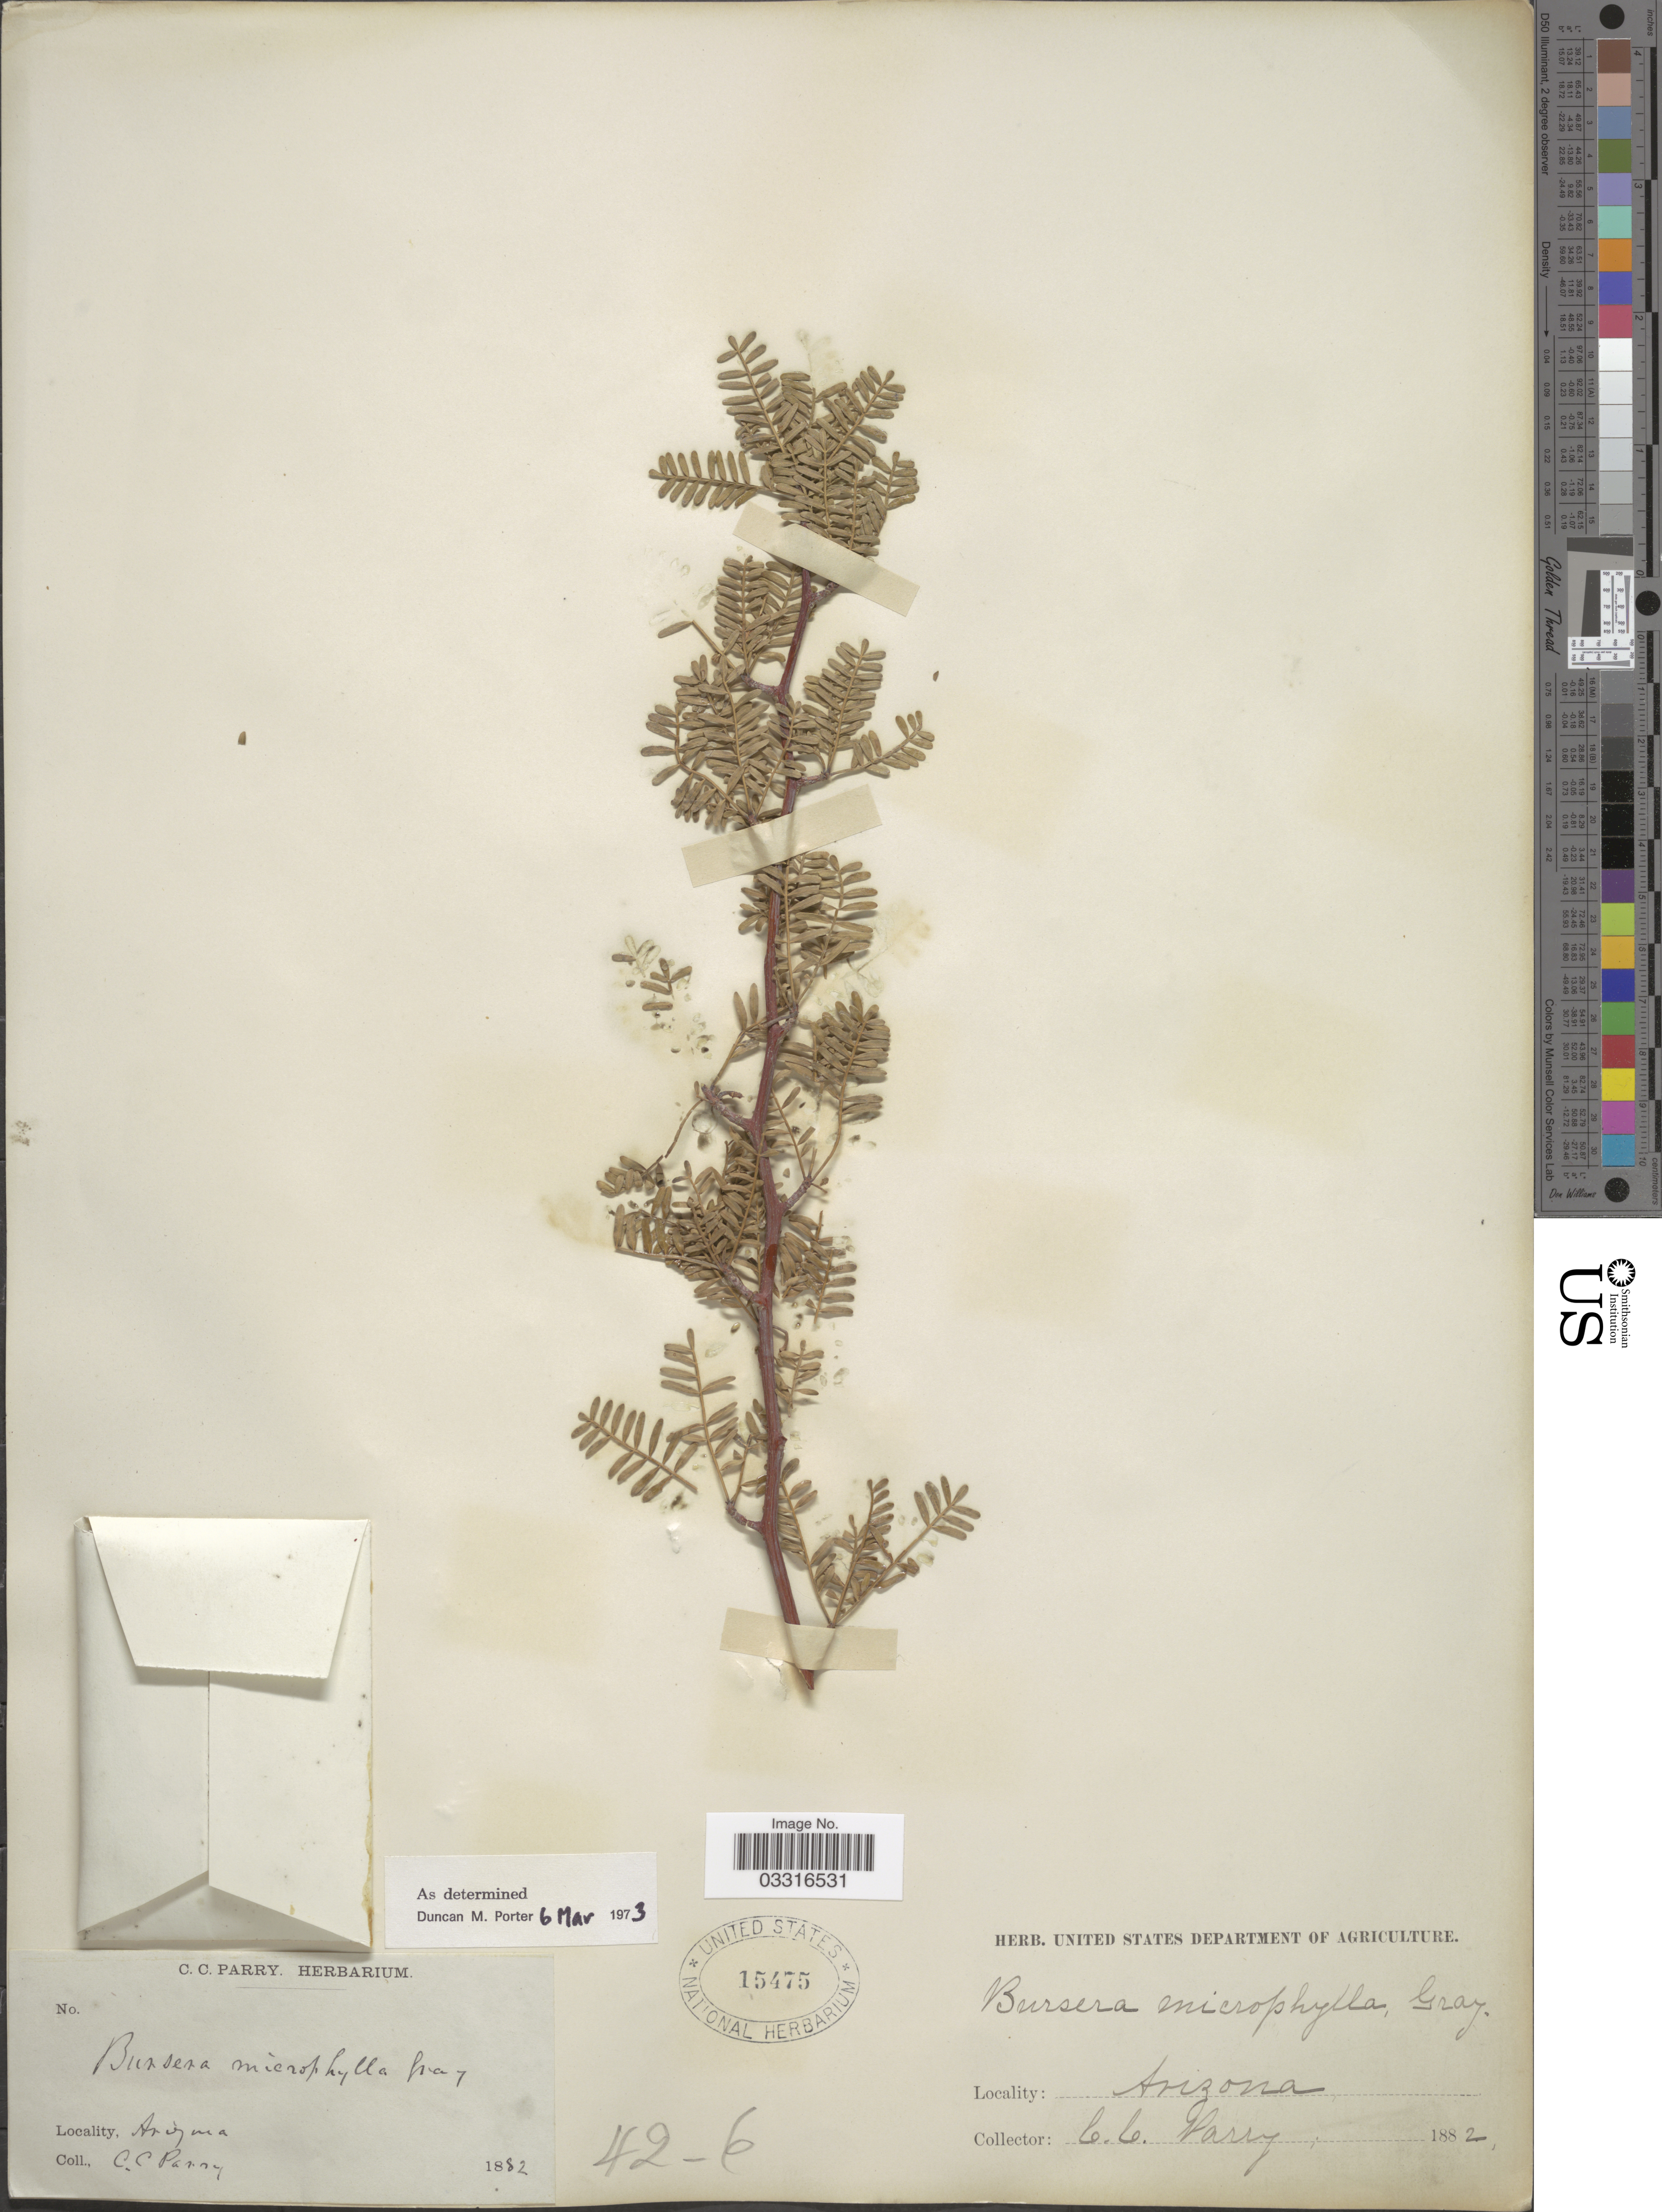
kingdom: Plantae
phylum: Tracheophyta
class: Magnoliopsida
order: Sapindales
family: Burseraceae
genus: Bursera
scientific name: Bursera microphylla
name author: A. Gray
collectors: C. C. Parry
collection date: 1882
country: United States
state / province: Arizona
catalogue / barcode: US 15475